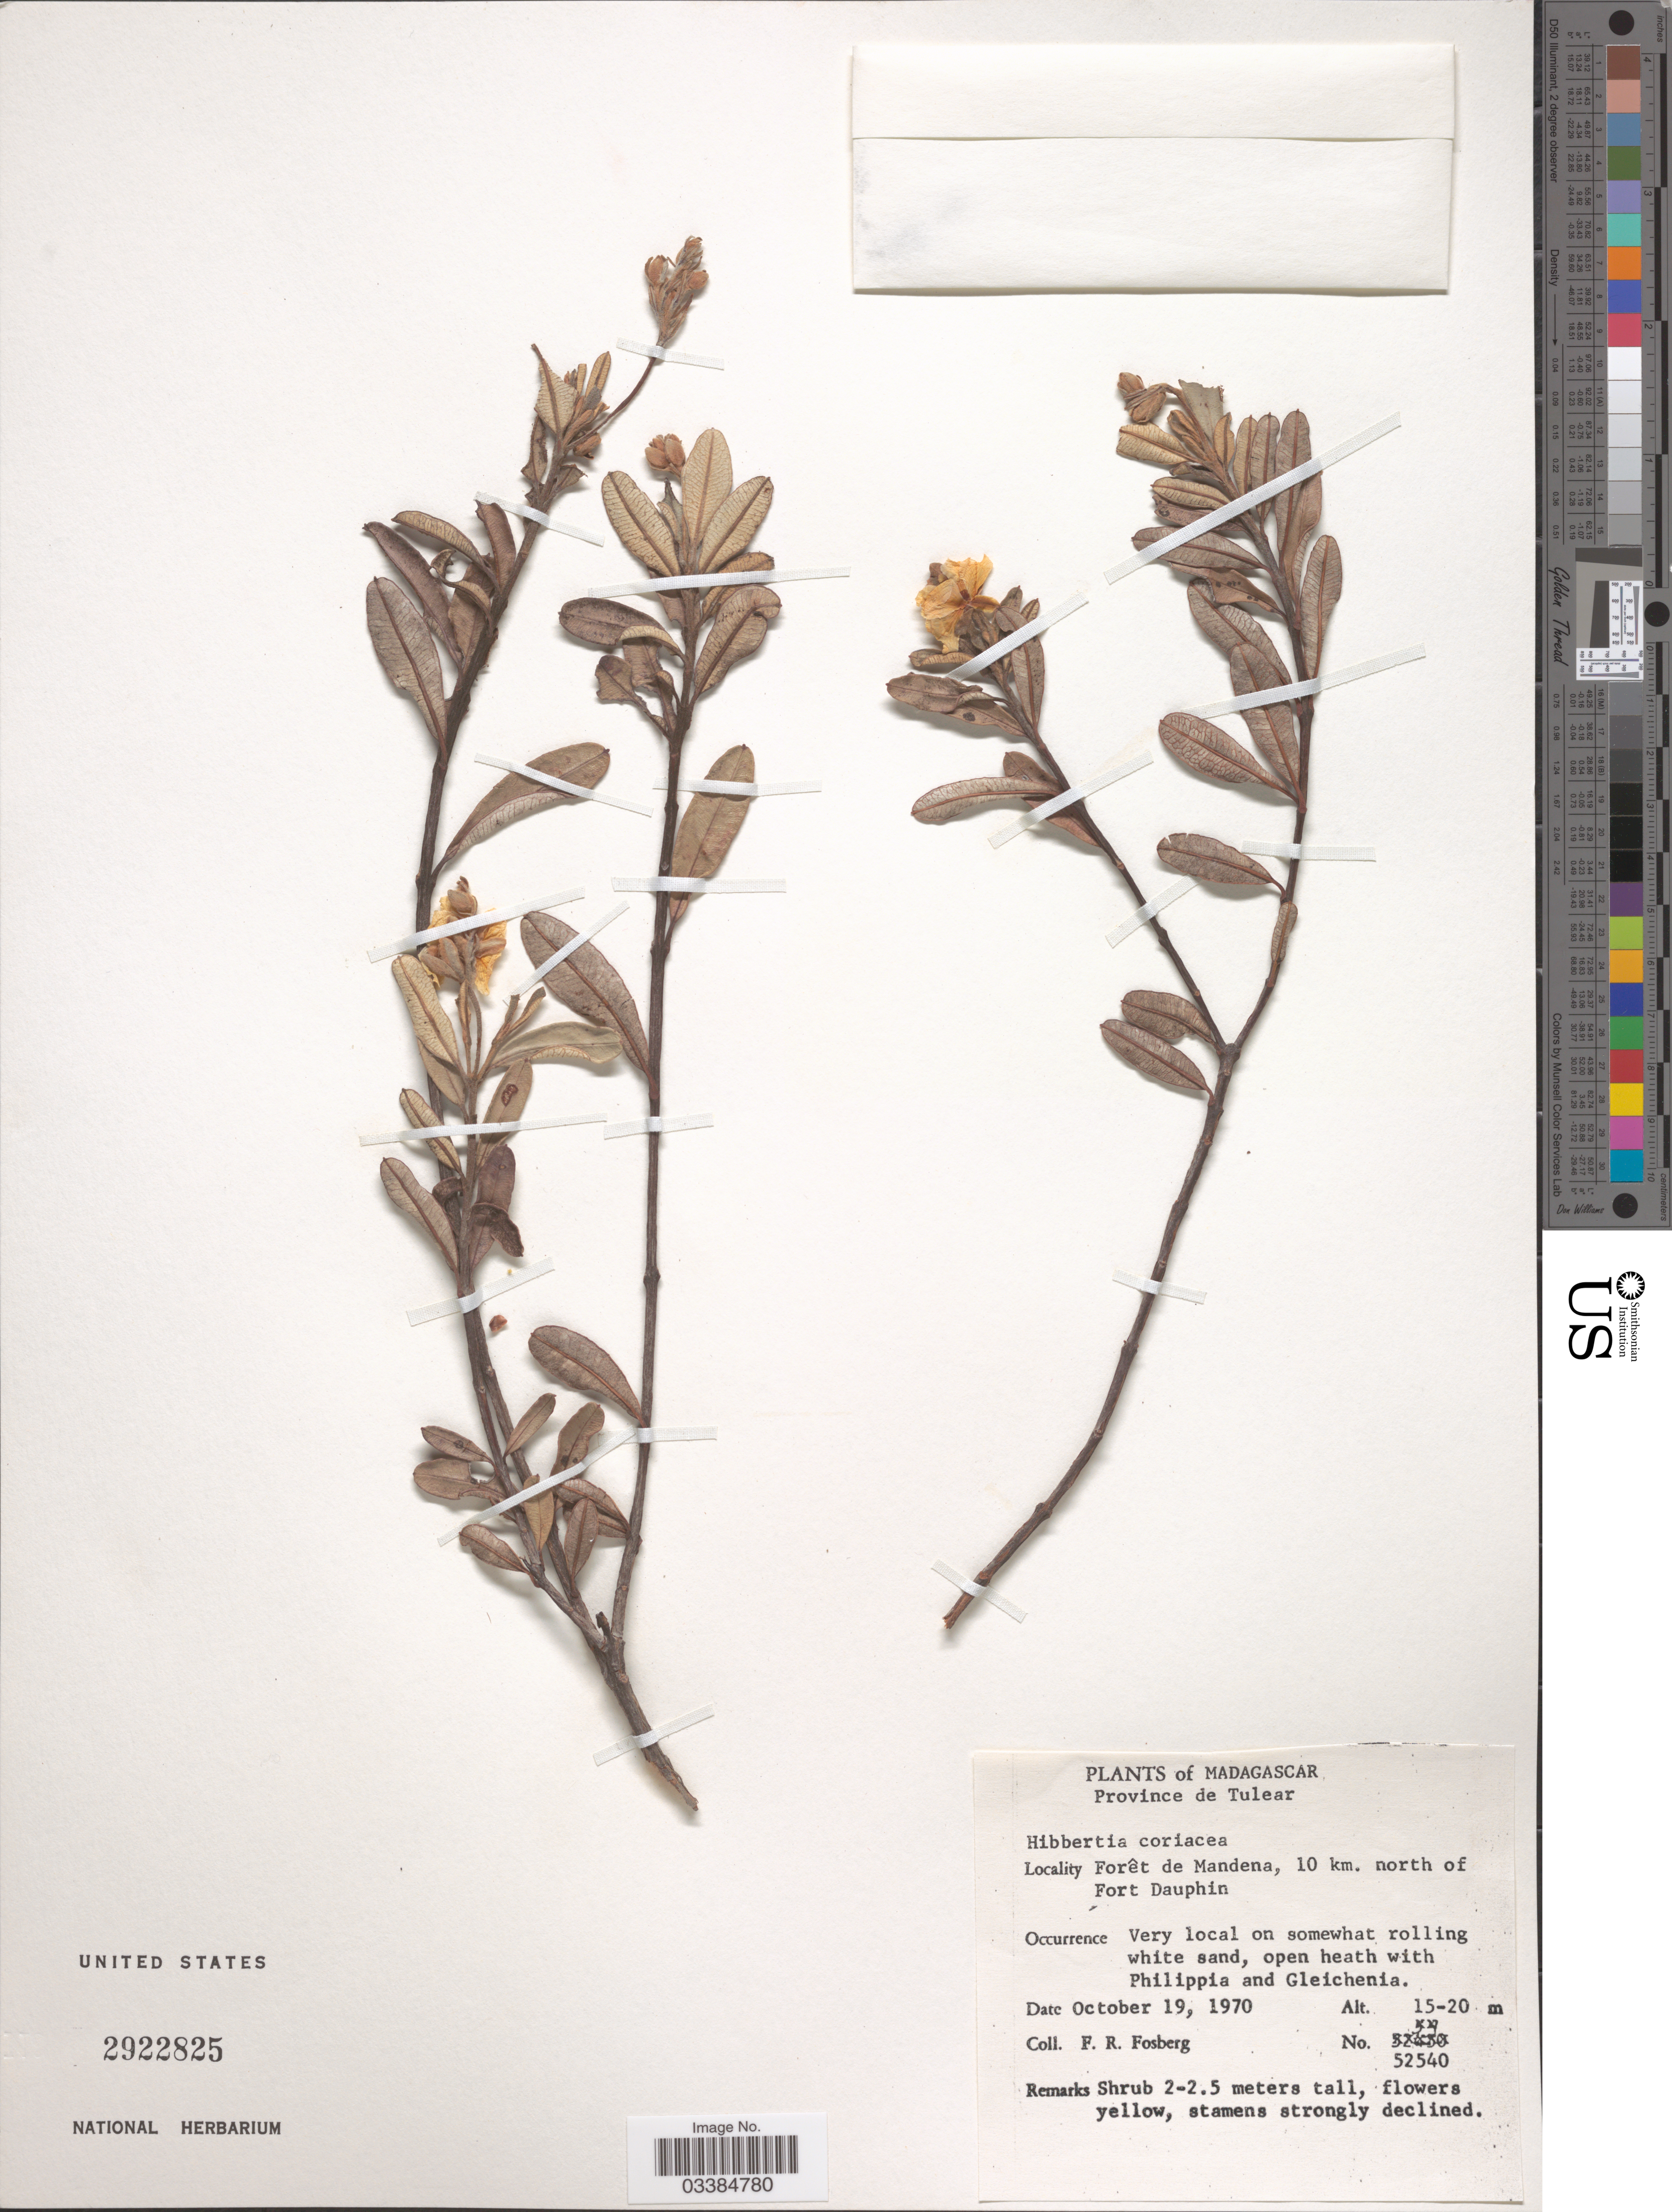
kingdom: Plantae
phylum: Tracheophyta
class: Magnoliopsida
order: Dilleniales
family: Dilleniaceae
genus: Hibbertia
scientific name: Hibbertia coriacea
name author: Baill.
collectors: F. R. Fosberg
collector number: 52540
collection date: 1970-10-19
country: Madagascar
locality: Province du Tulear. Forêt de Mandena, 10 km. north of Fort Dauphin.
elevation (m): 15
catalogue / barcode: US 2922825